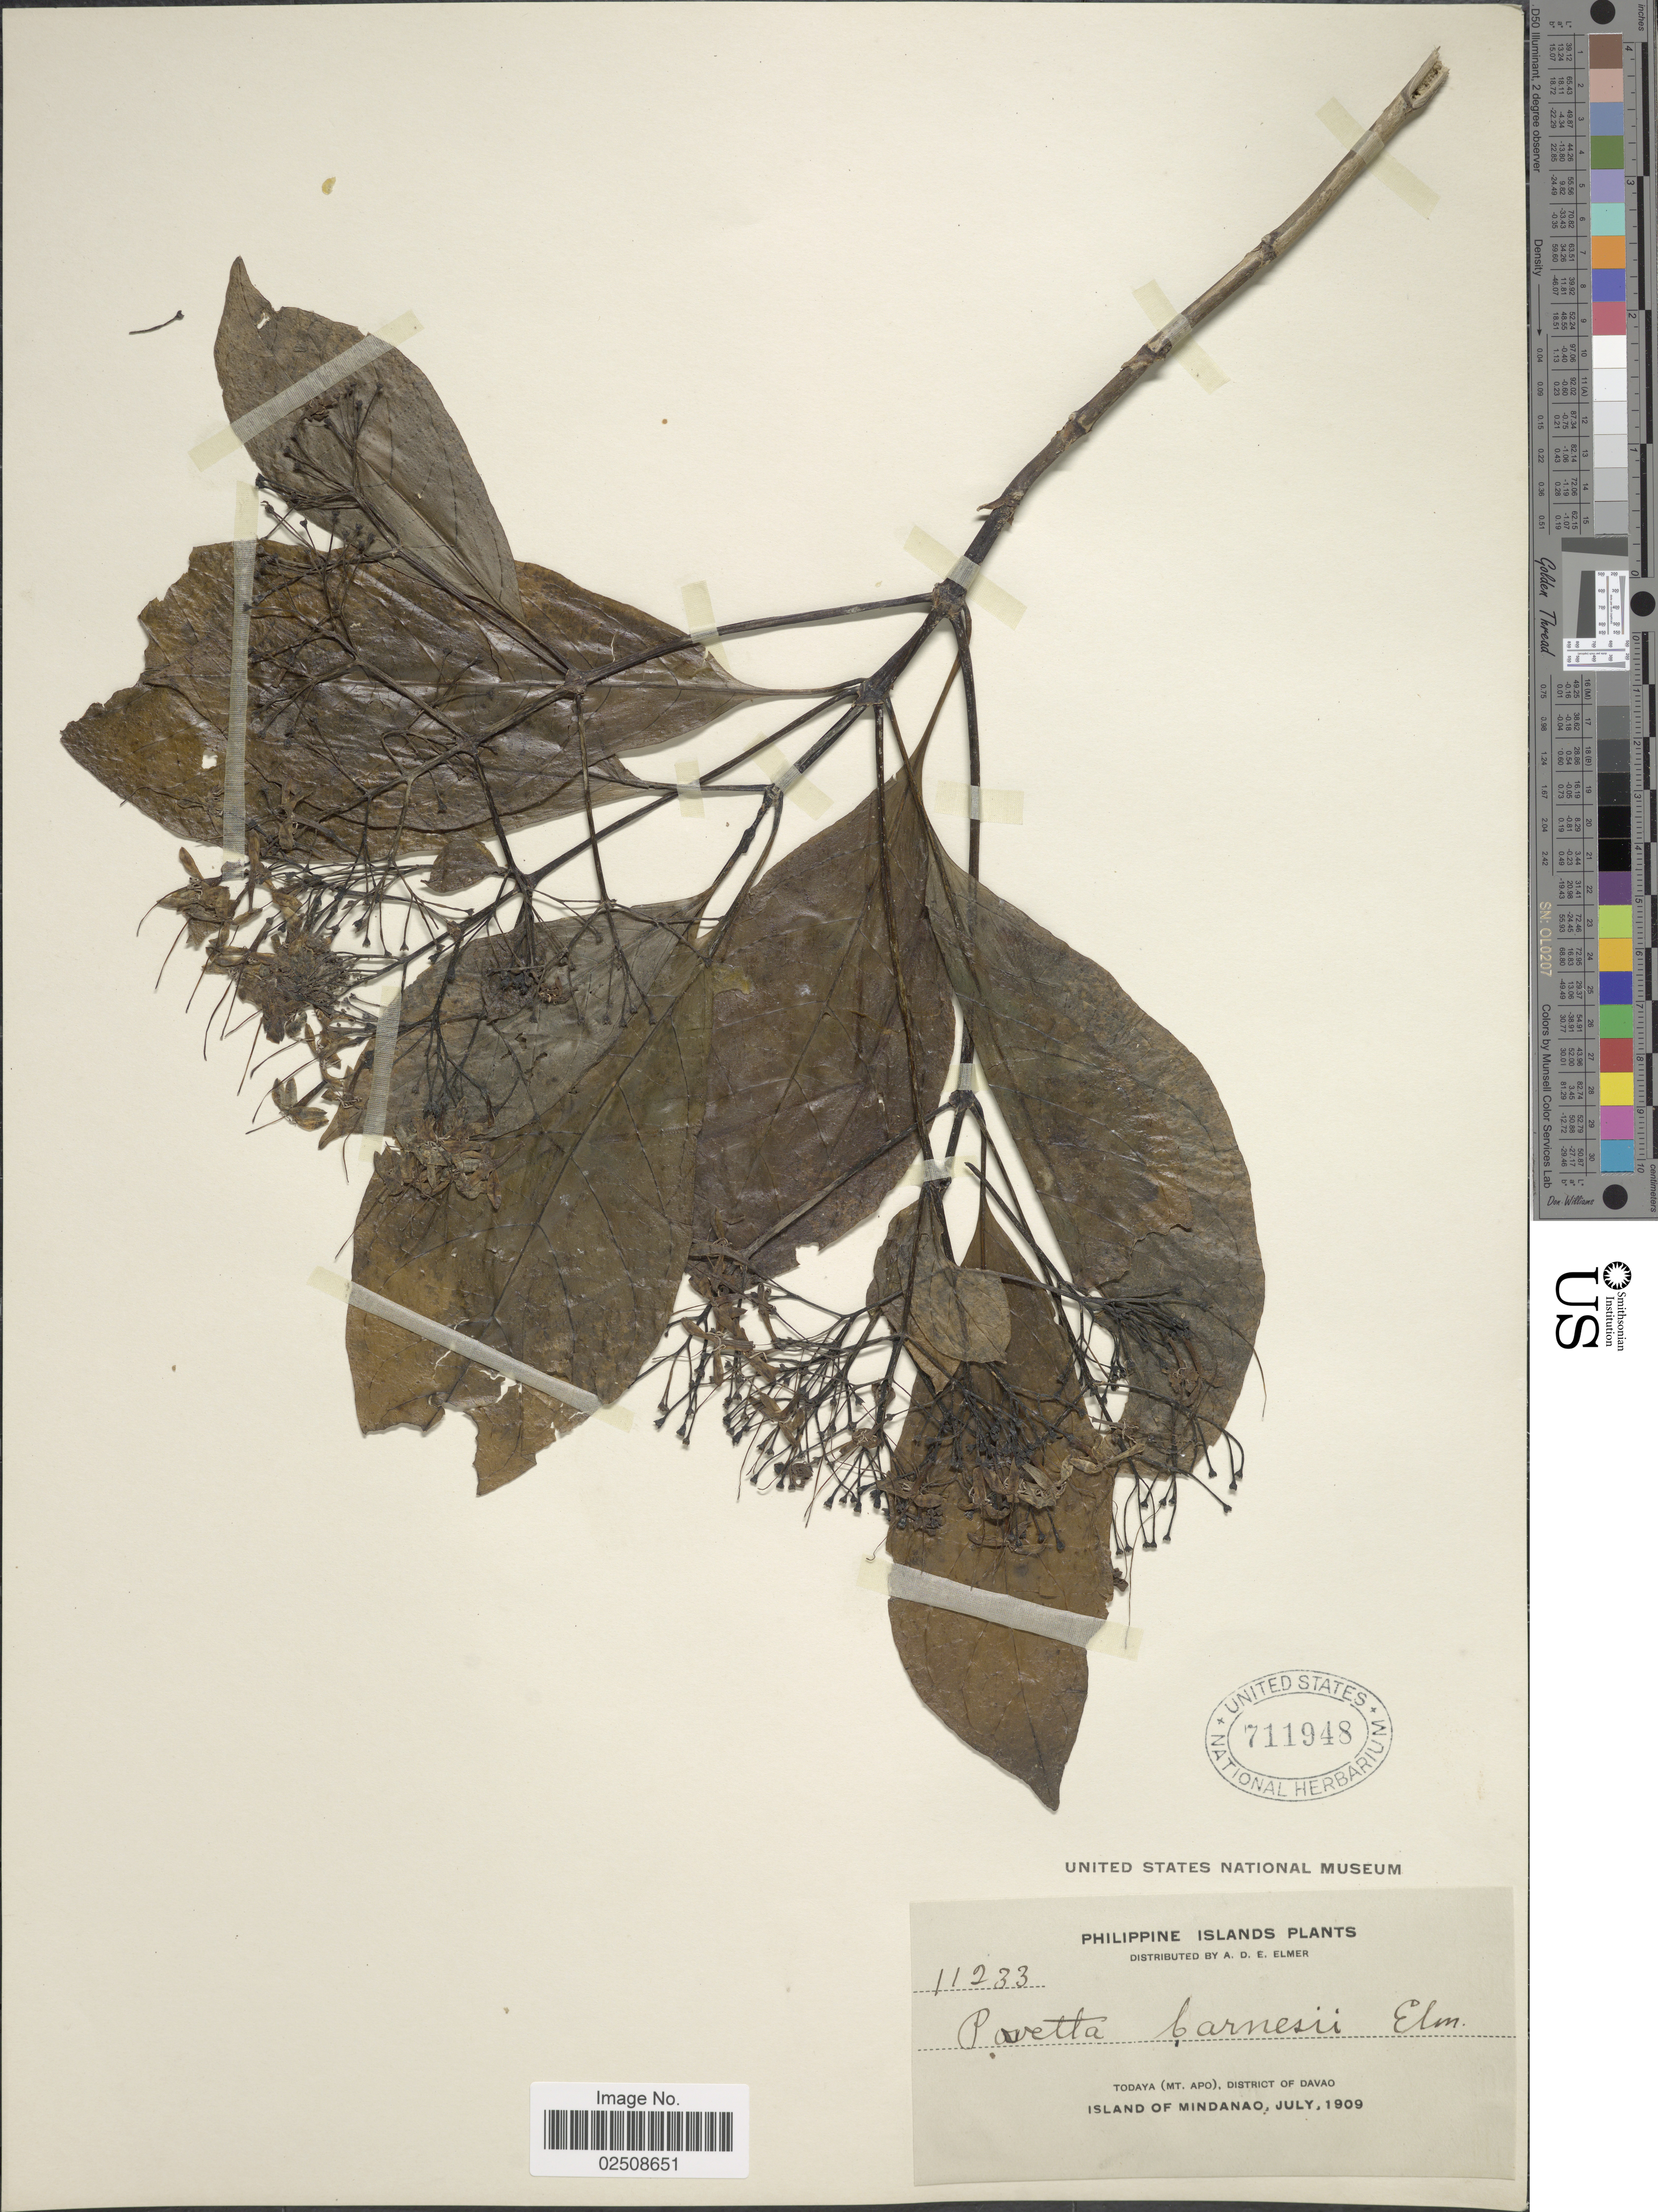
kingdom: Plantae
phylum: Tracheophyta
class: Magnoliopsida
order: Gentianales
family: Rubiaceae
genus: Pavetta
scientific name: Pavetta indica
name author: L.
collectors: A. D. E. Elmer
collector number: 11233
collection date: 1909-07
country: Philippines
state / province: Davao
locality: Philippine Islands. Todaya (Mt. Apo), District of Davao. Island of Mindanao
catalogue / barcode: US 711948